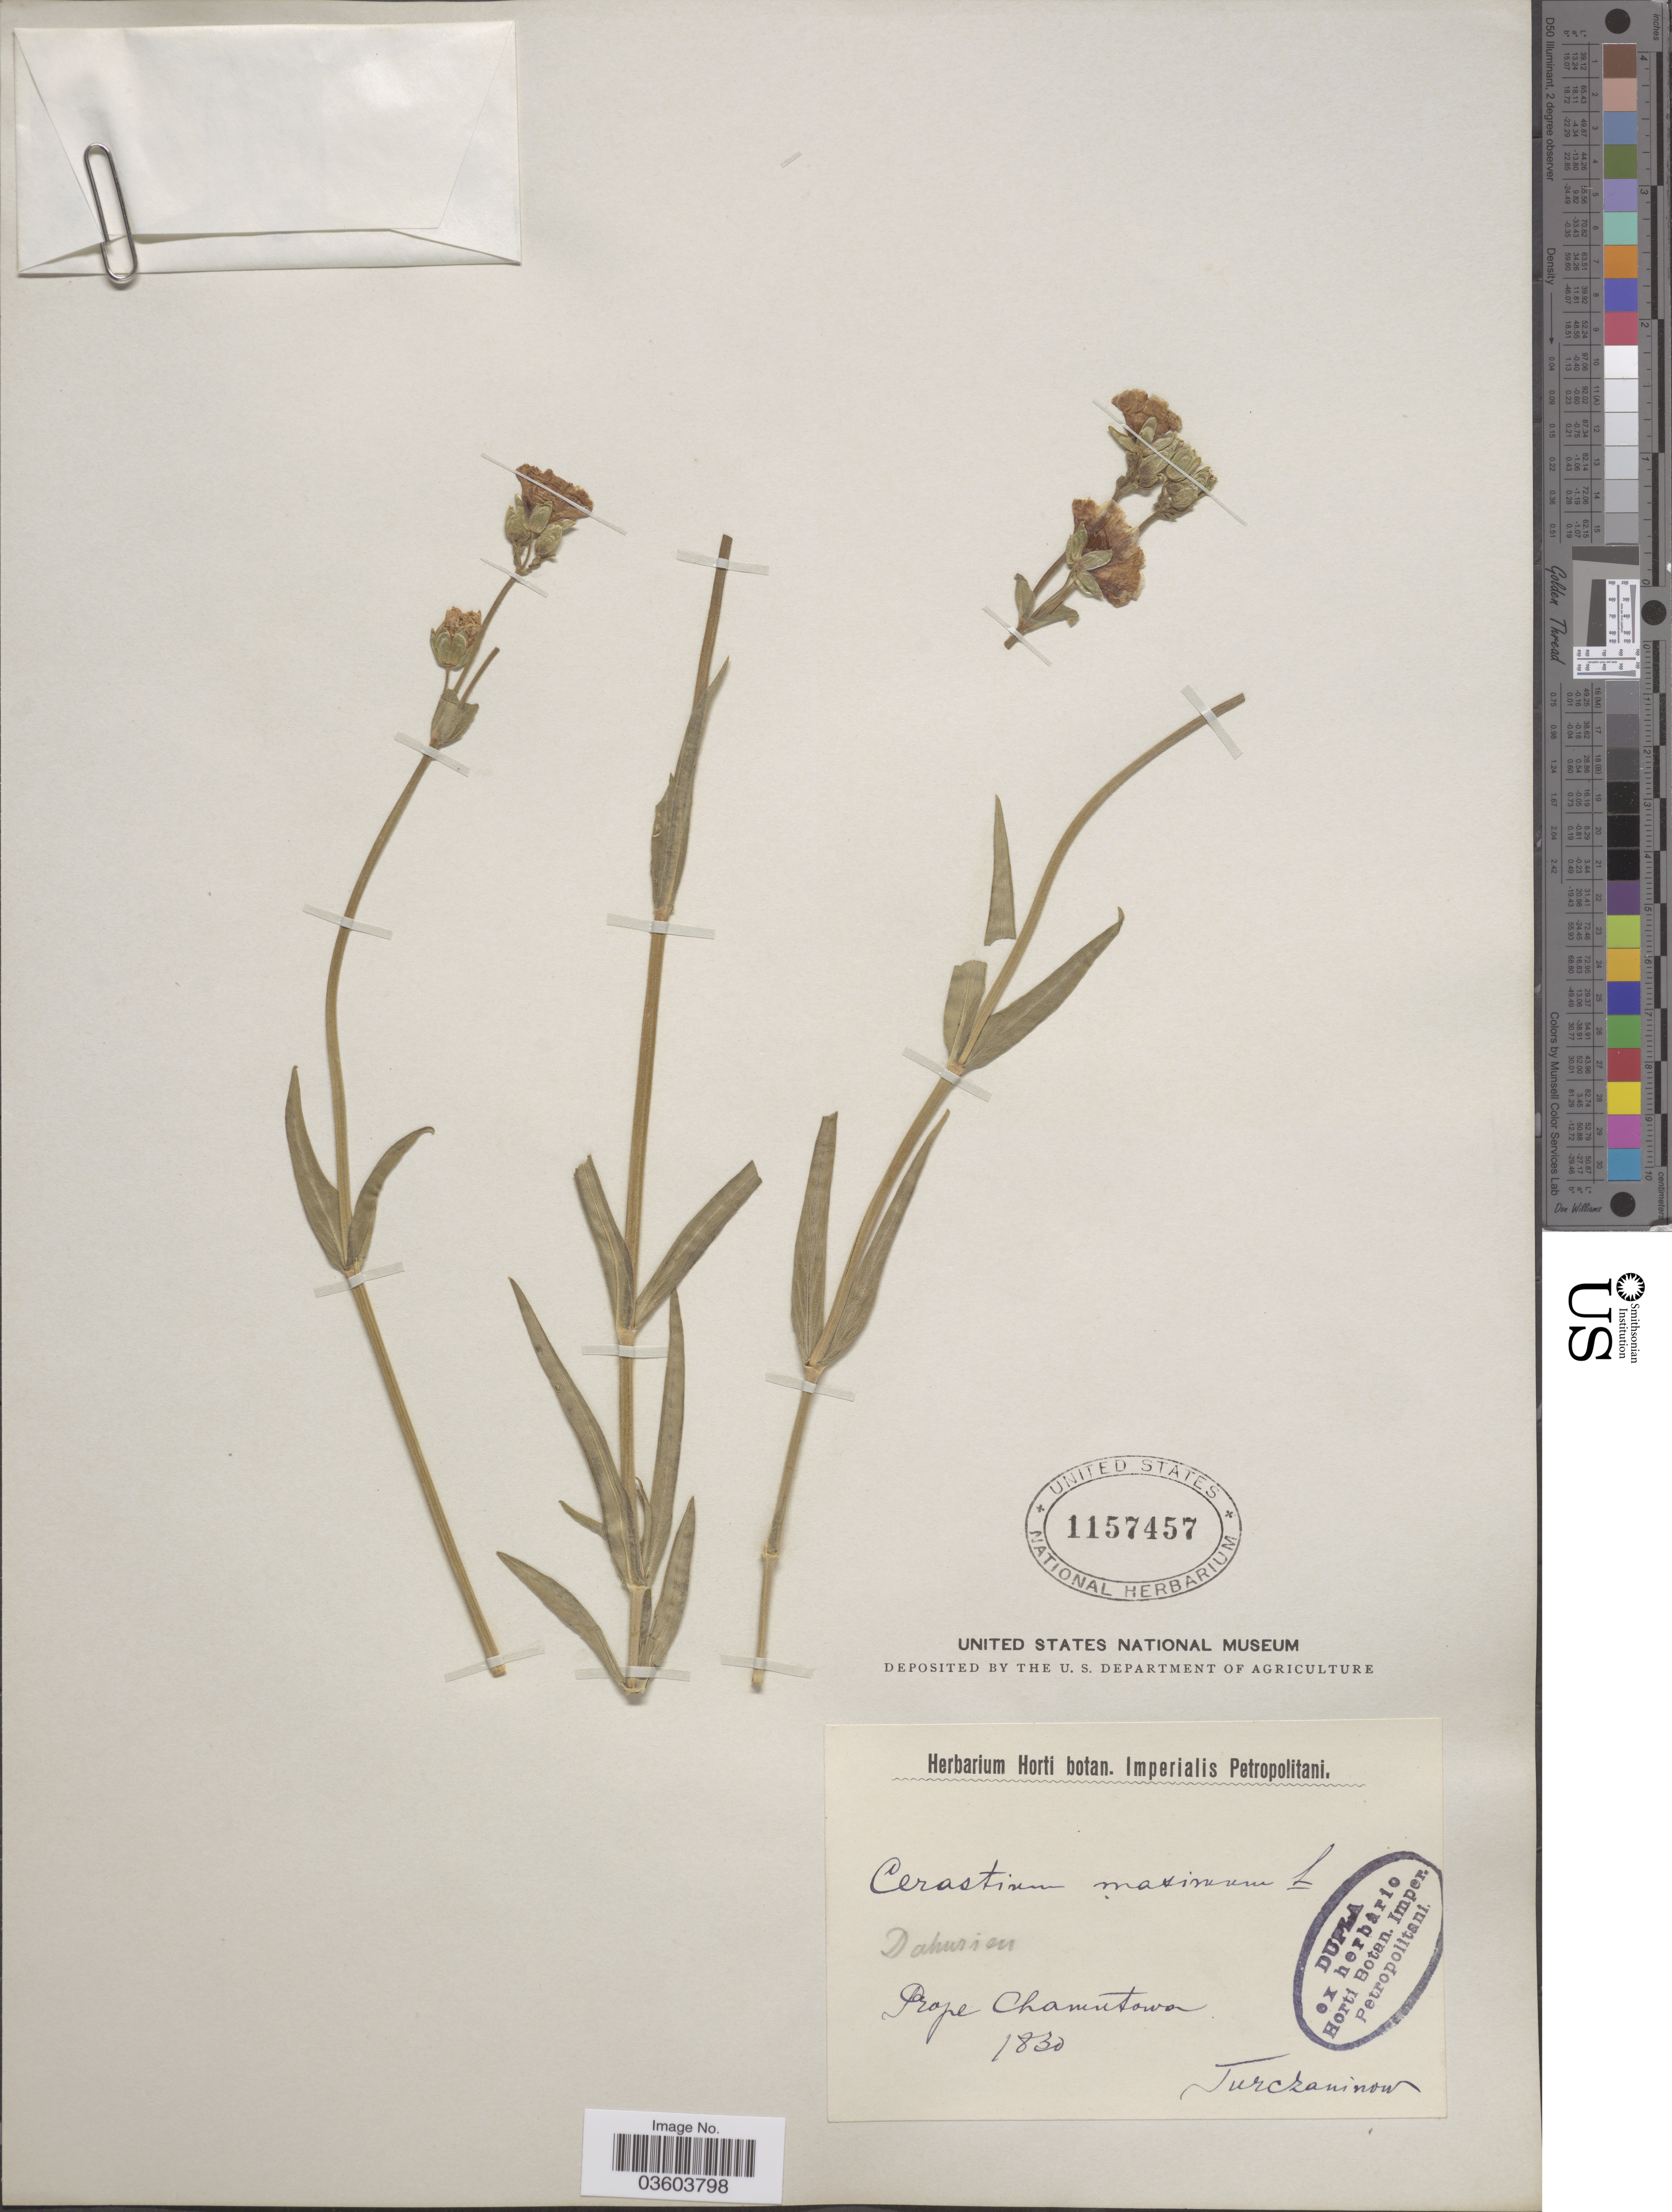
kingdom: Plantae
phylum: Tracheophyta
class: Magnoliopsida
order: Caryophyllales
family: Caryophyllaceae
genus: Cerastium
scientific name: Cerastium maximum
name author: L.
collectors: Turczaninow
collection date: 1830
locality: Dahurien. Prope Chamutowa [interpreted].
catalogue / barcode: US 1157457